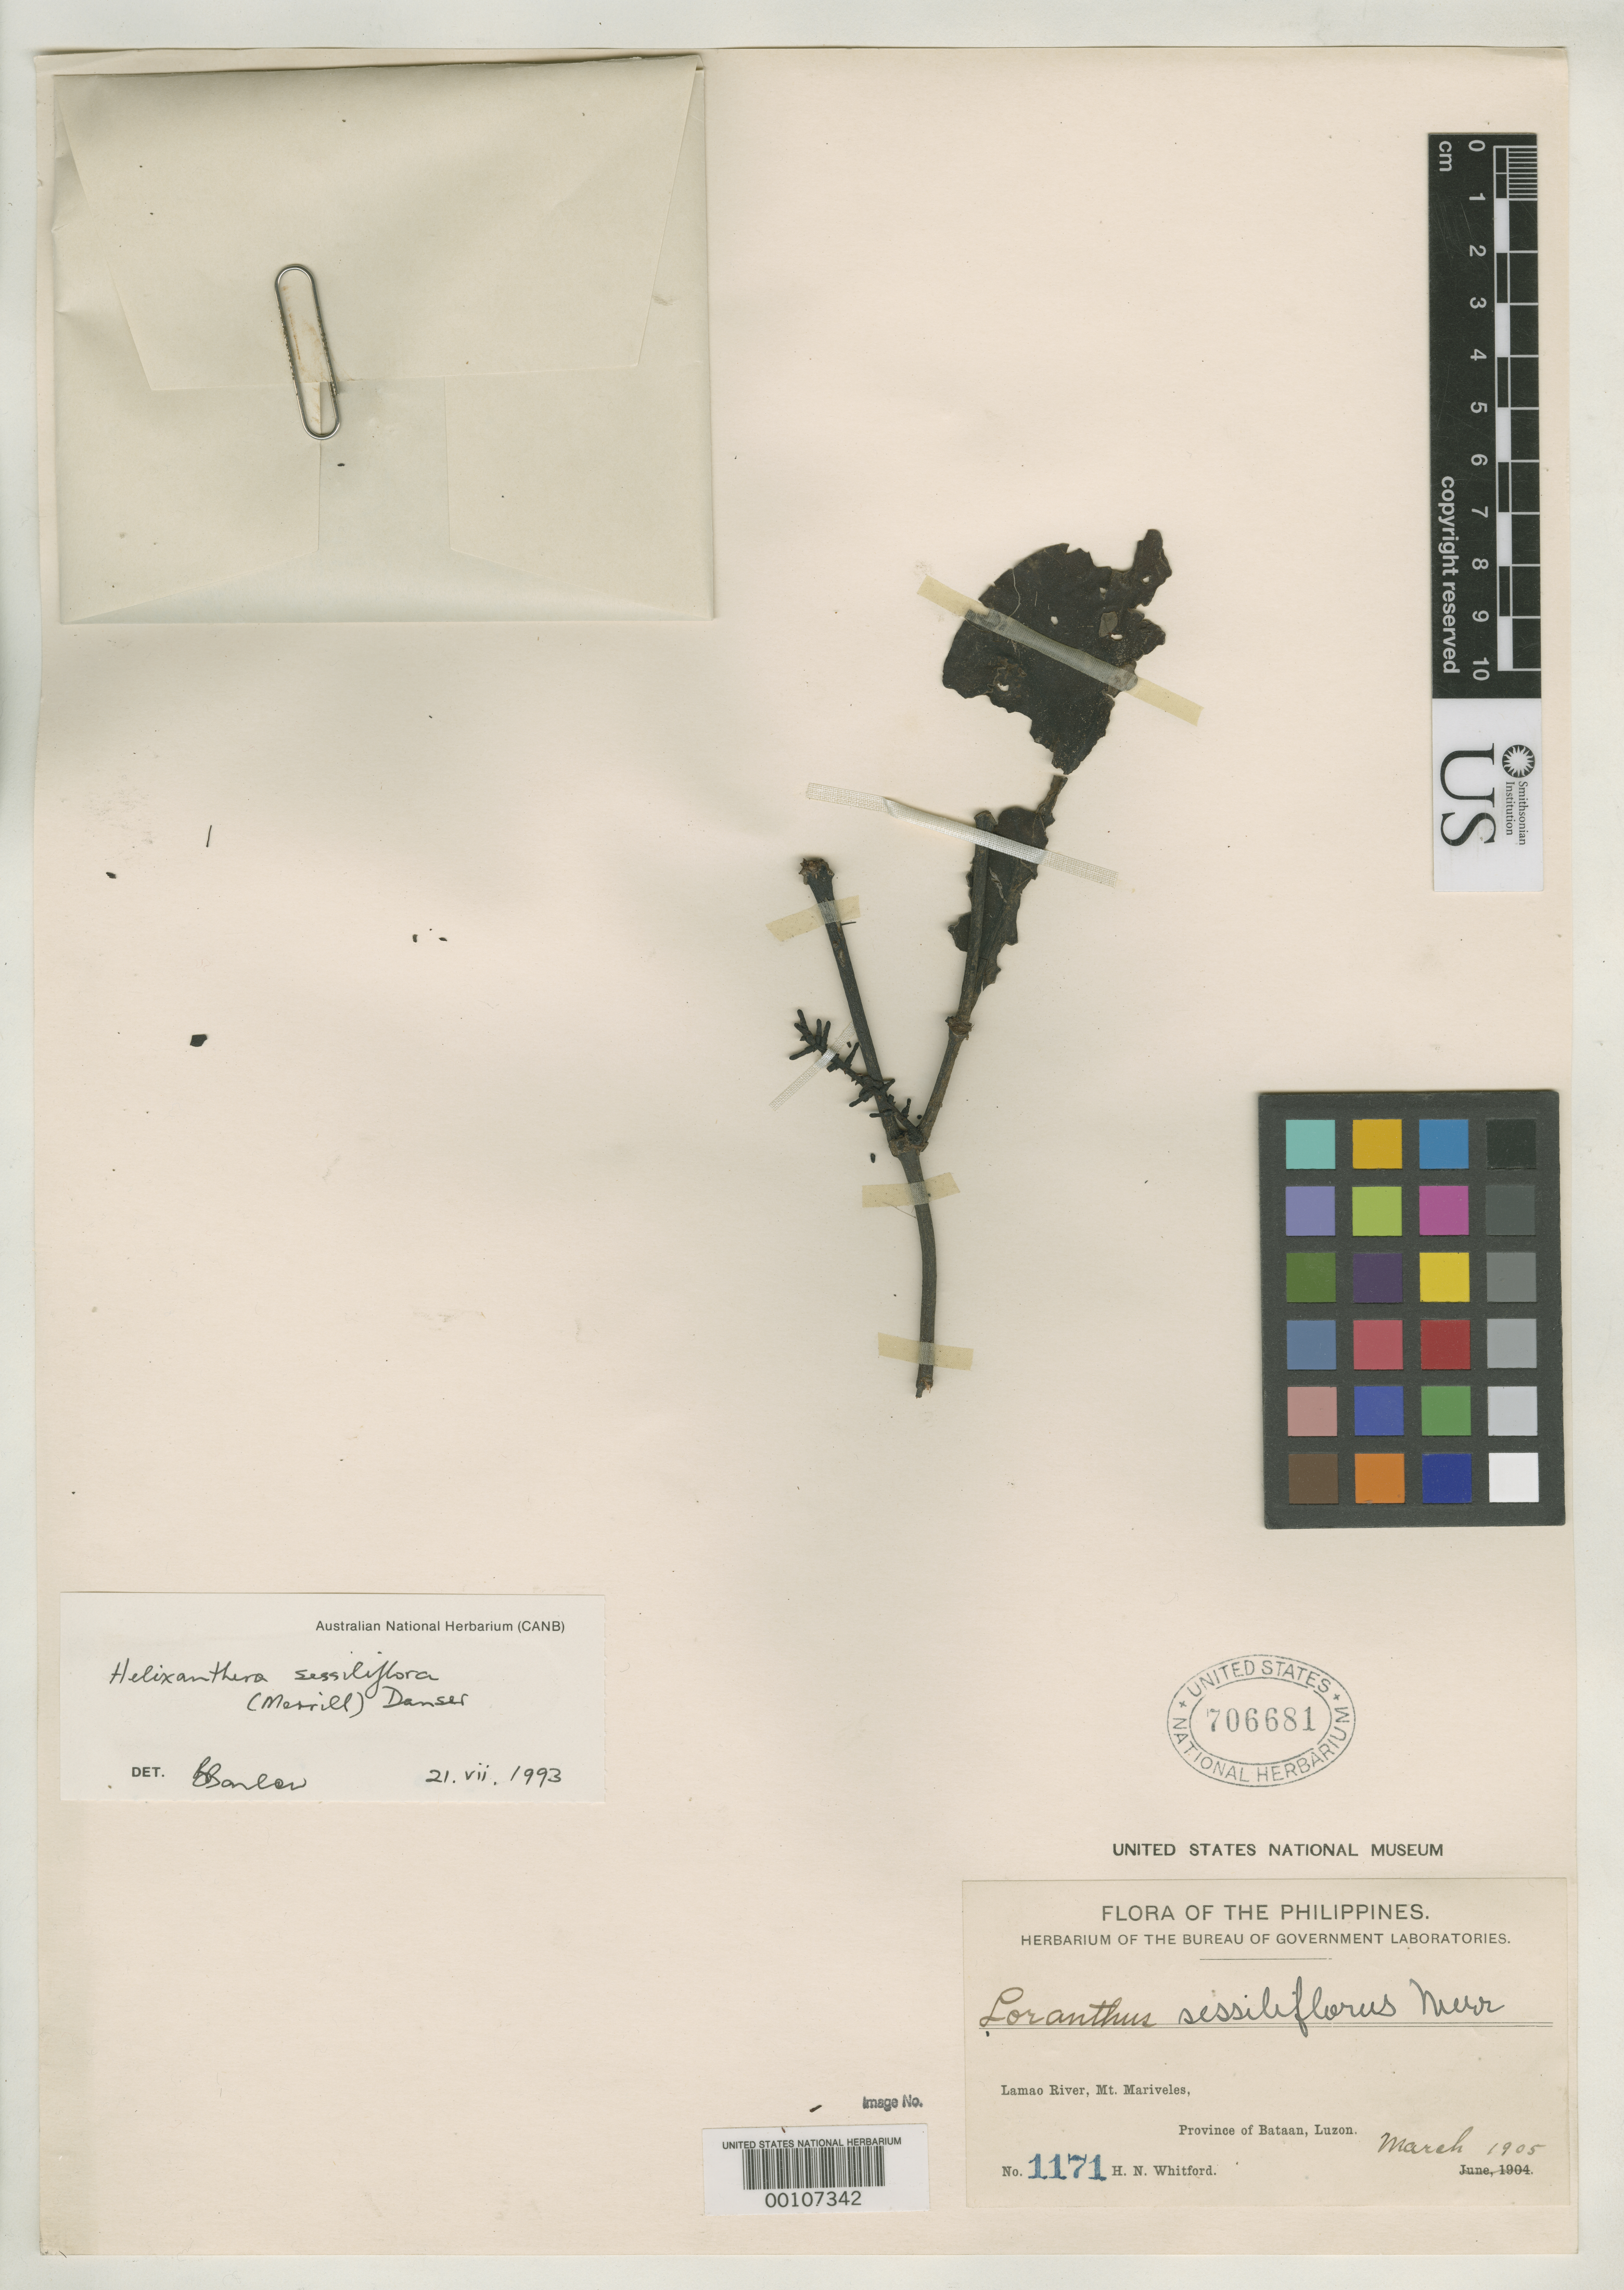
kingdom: Plantae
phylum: Tracheophyta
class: Magnoliopsida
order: Santalales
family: Loranthaceae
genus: Loranthus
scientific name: Loranthus sessiliflorus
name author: Merr.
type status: Isosyntype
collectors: H. N. Whitford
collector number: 1171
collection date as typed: Mar 1905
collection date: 1905-03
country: Philippines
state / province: Central Luzon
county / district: Bataan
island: Luzon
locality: Lamao River, Mt Mariveles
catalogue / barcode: US 706681